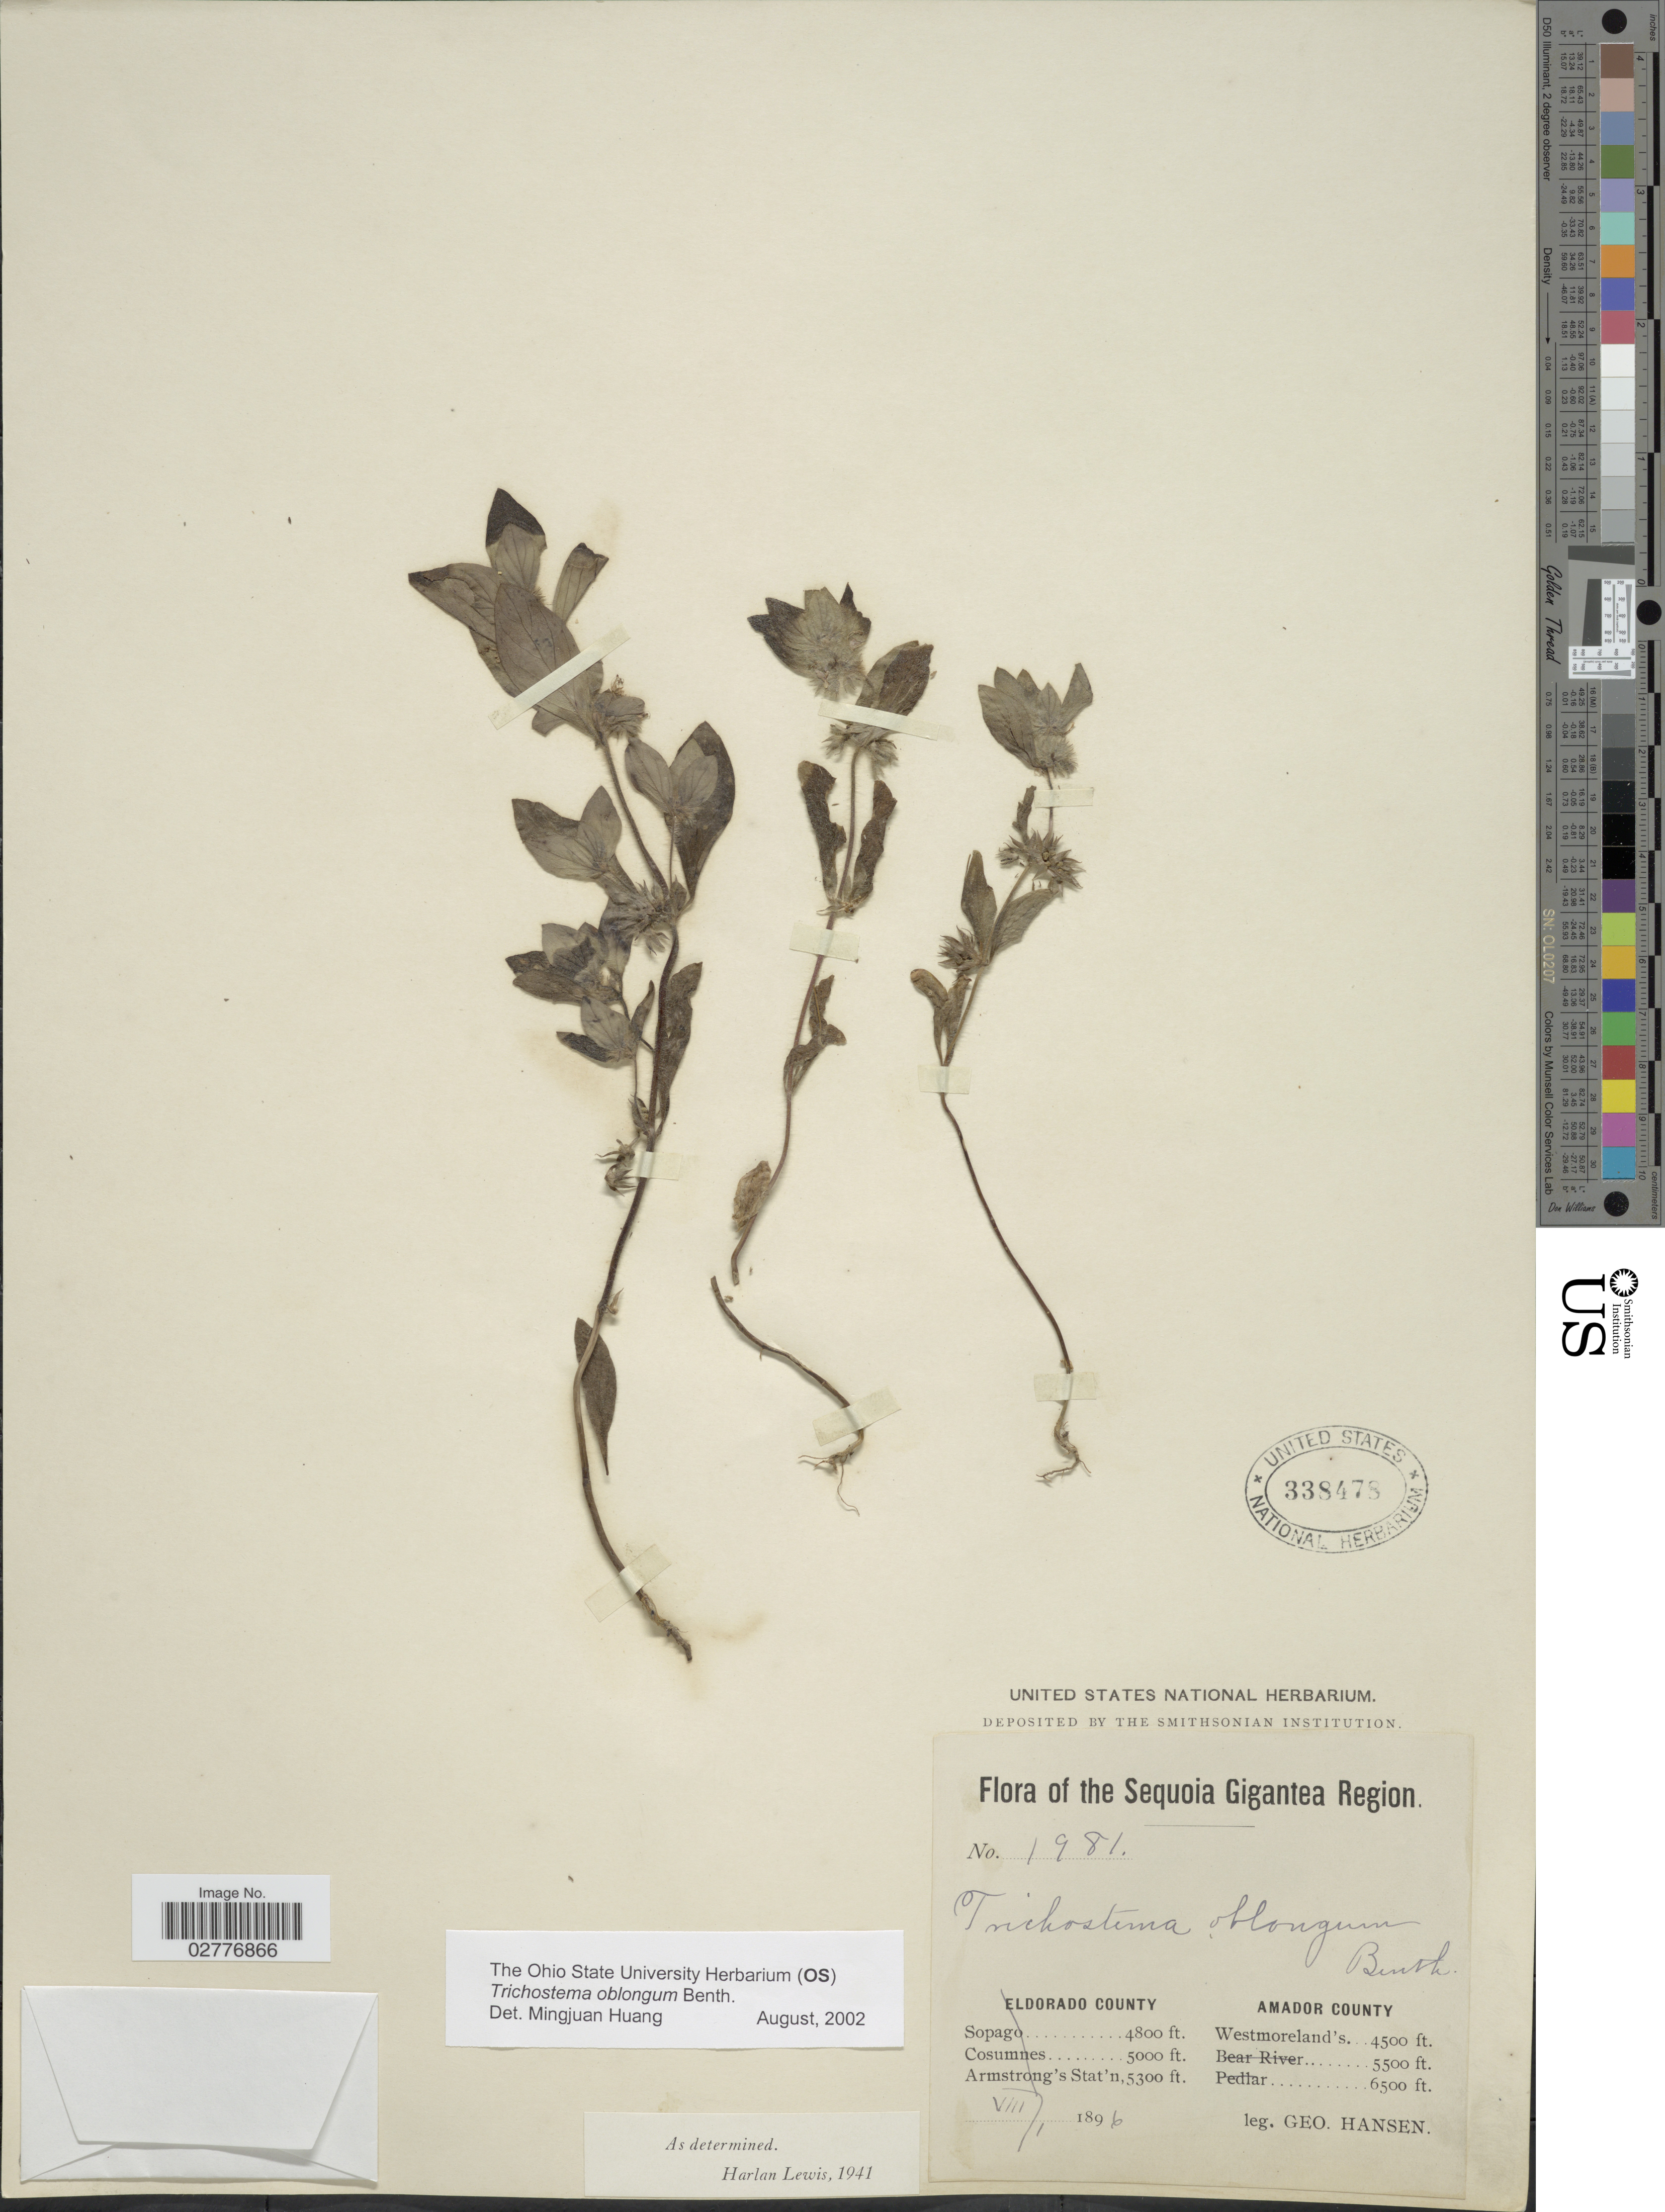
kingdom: Plantae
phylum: Tracheophyta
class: Magnoliopsida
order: Lamiales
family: Lamiaceae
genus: Trichostema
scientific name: Trichostema oblongum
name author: Benth.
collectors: G. Hansen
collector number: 1981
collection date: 1896-08-01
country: United States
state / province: California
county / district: Amador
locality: Sequoia Gigantea Region. Amador County. Westmoreland's.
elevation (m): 1372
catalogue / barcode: US 338478